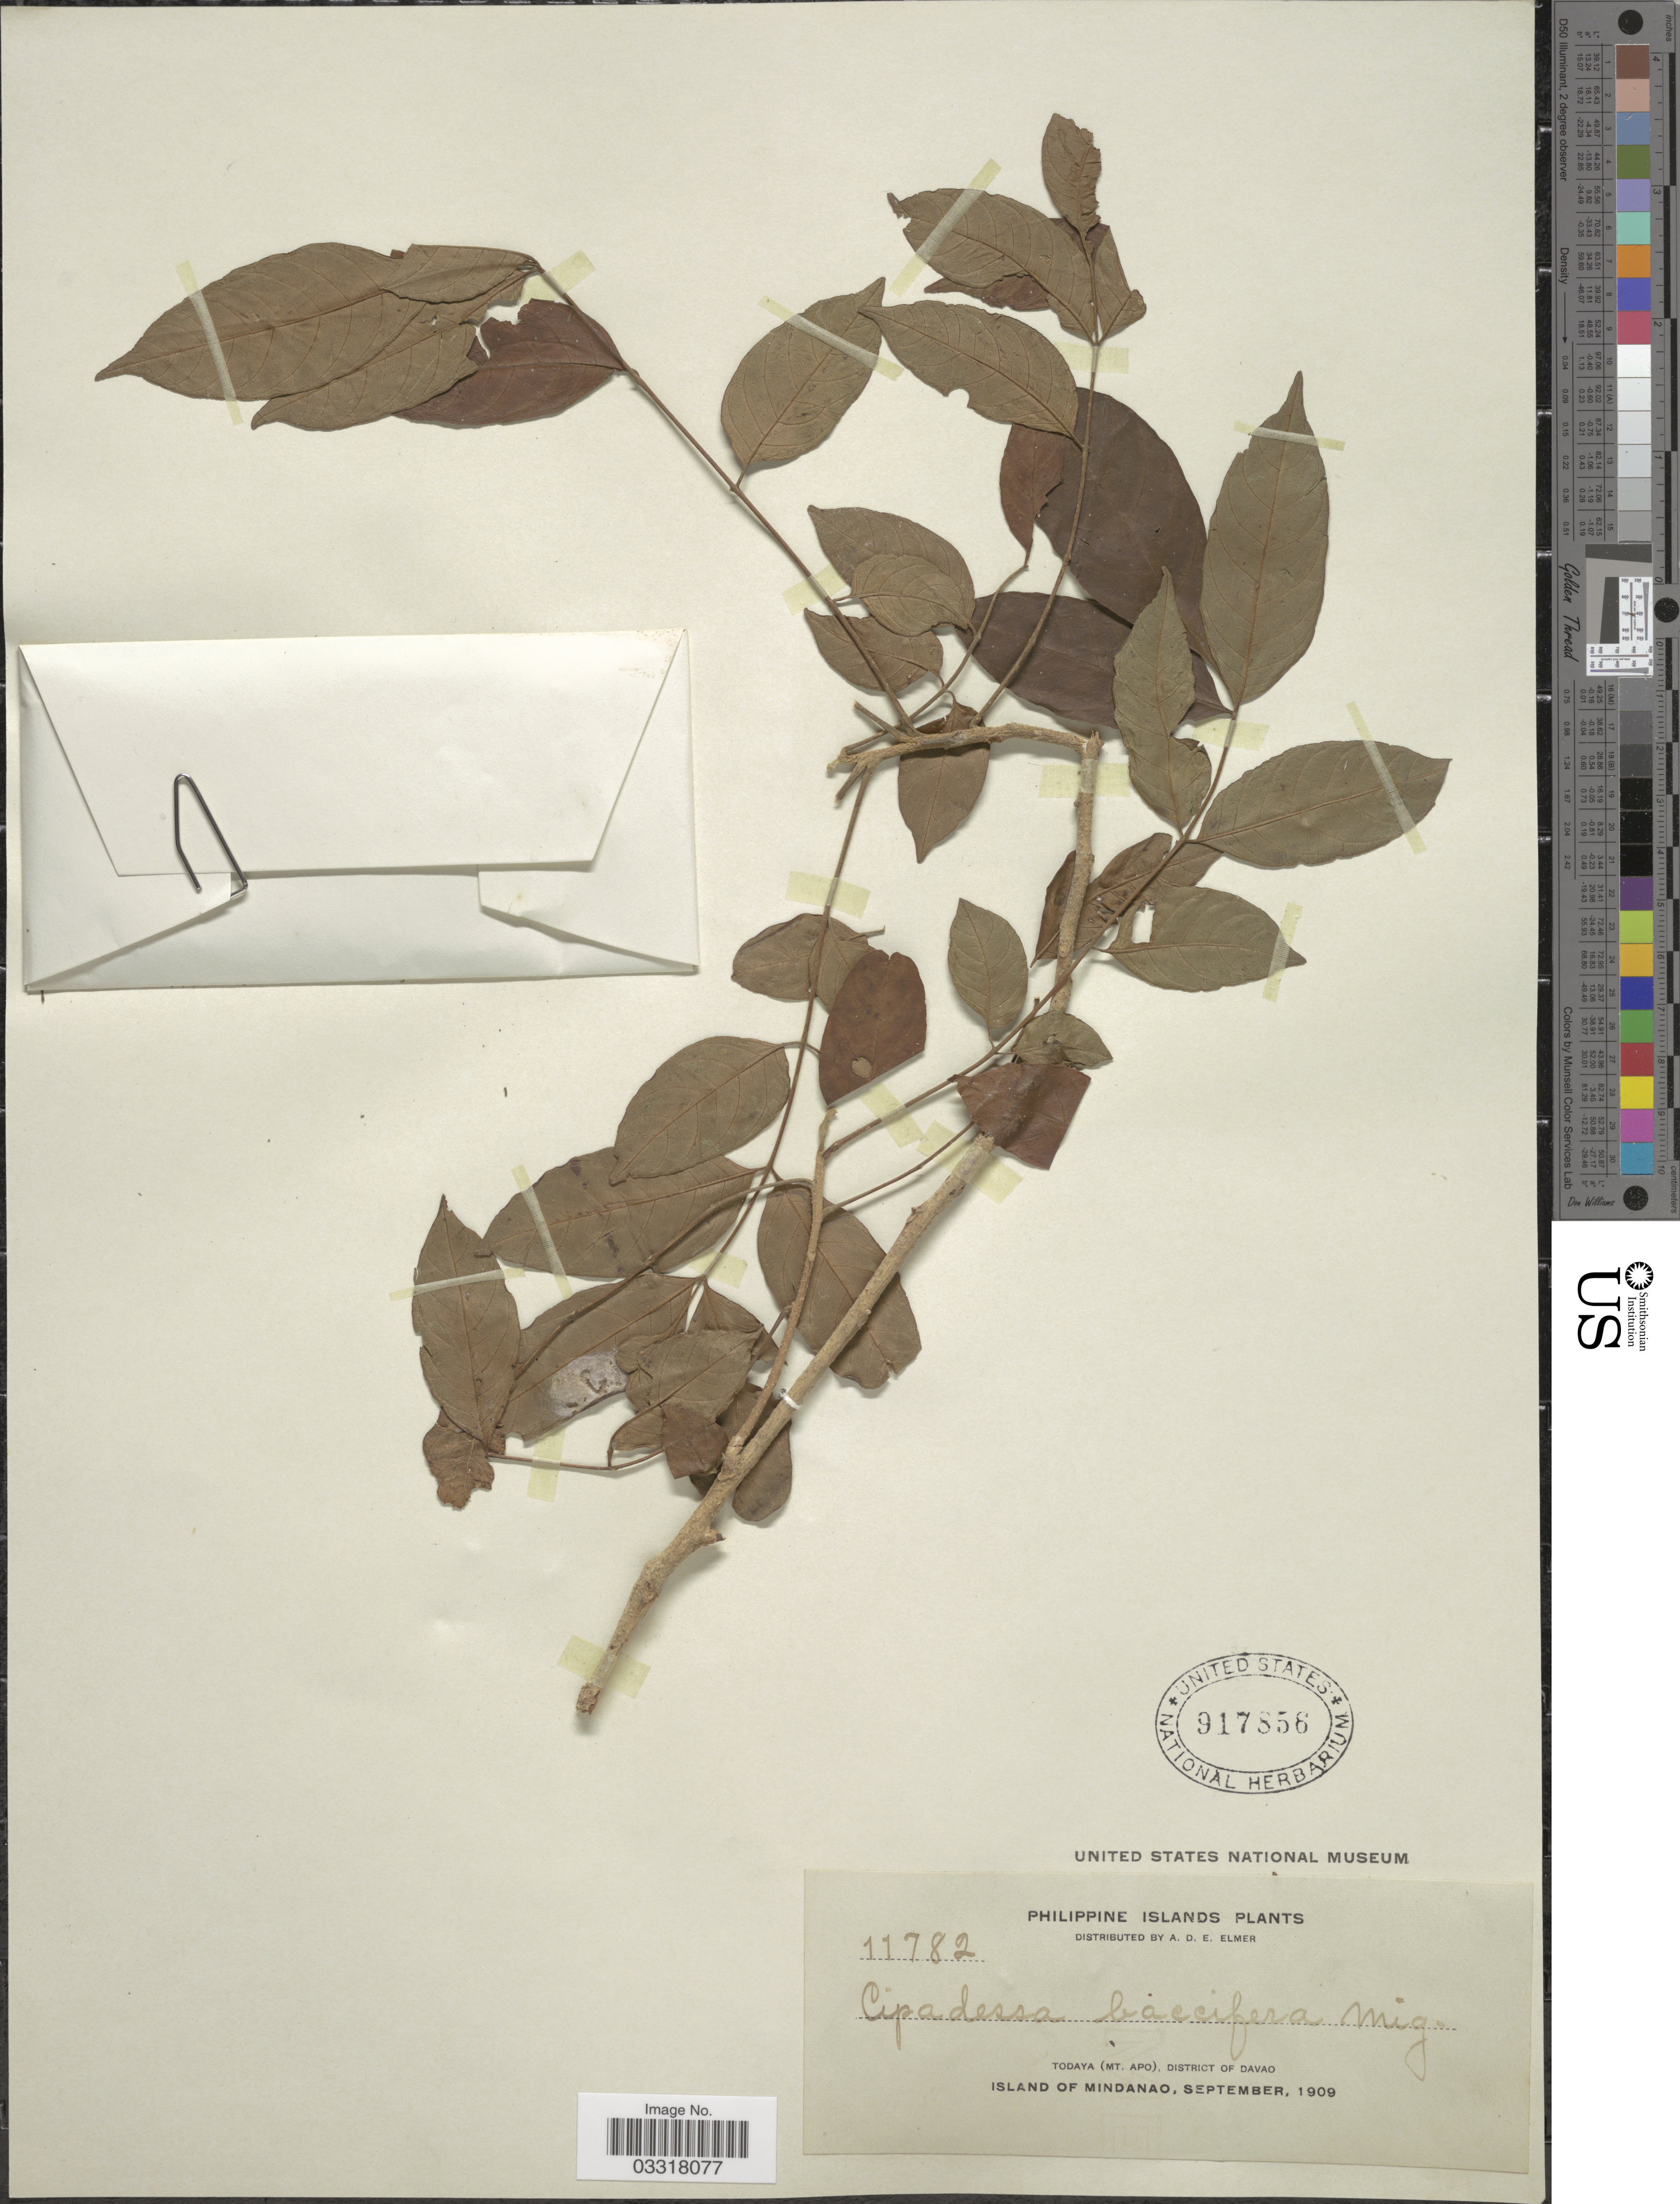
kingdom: Plantae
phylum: Tracheophyta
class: Magnoliopsida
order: Sapindales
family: Meliaceae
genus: Cipadessa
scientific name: Cipadessa baccifera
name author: Miq.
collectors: A. D. E. Elmer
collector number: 11782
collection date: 1909-09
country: Philippines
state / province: Davao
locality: Philippine Islands. Todaya (Mt. Apo), District of Davao.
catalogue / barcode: US 917856